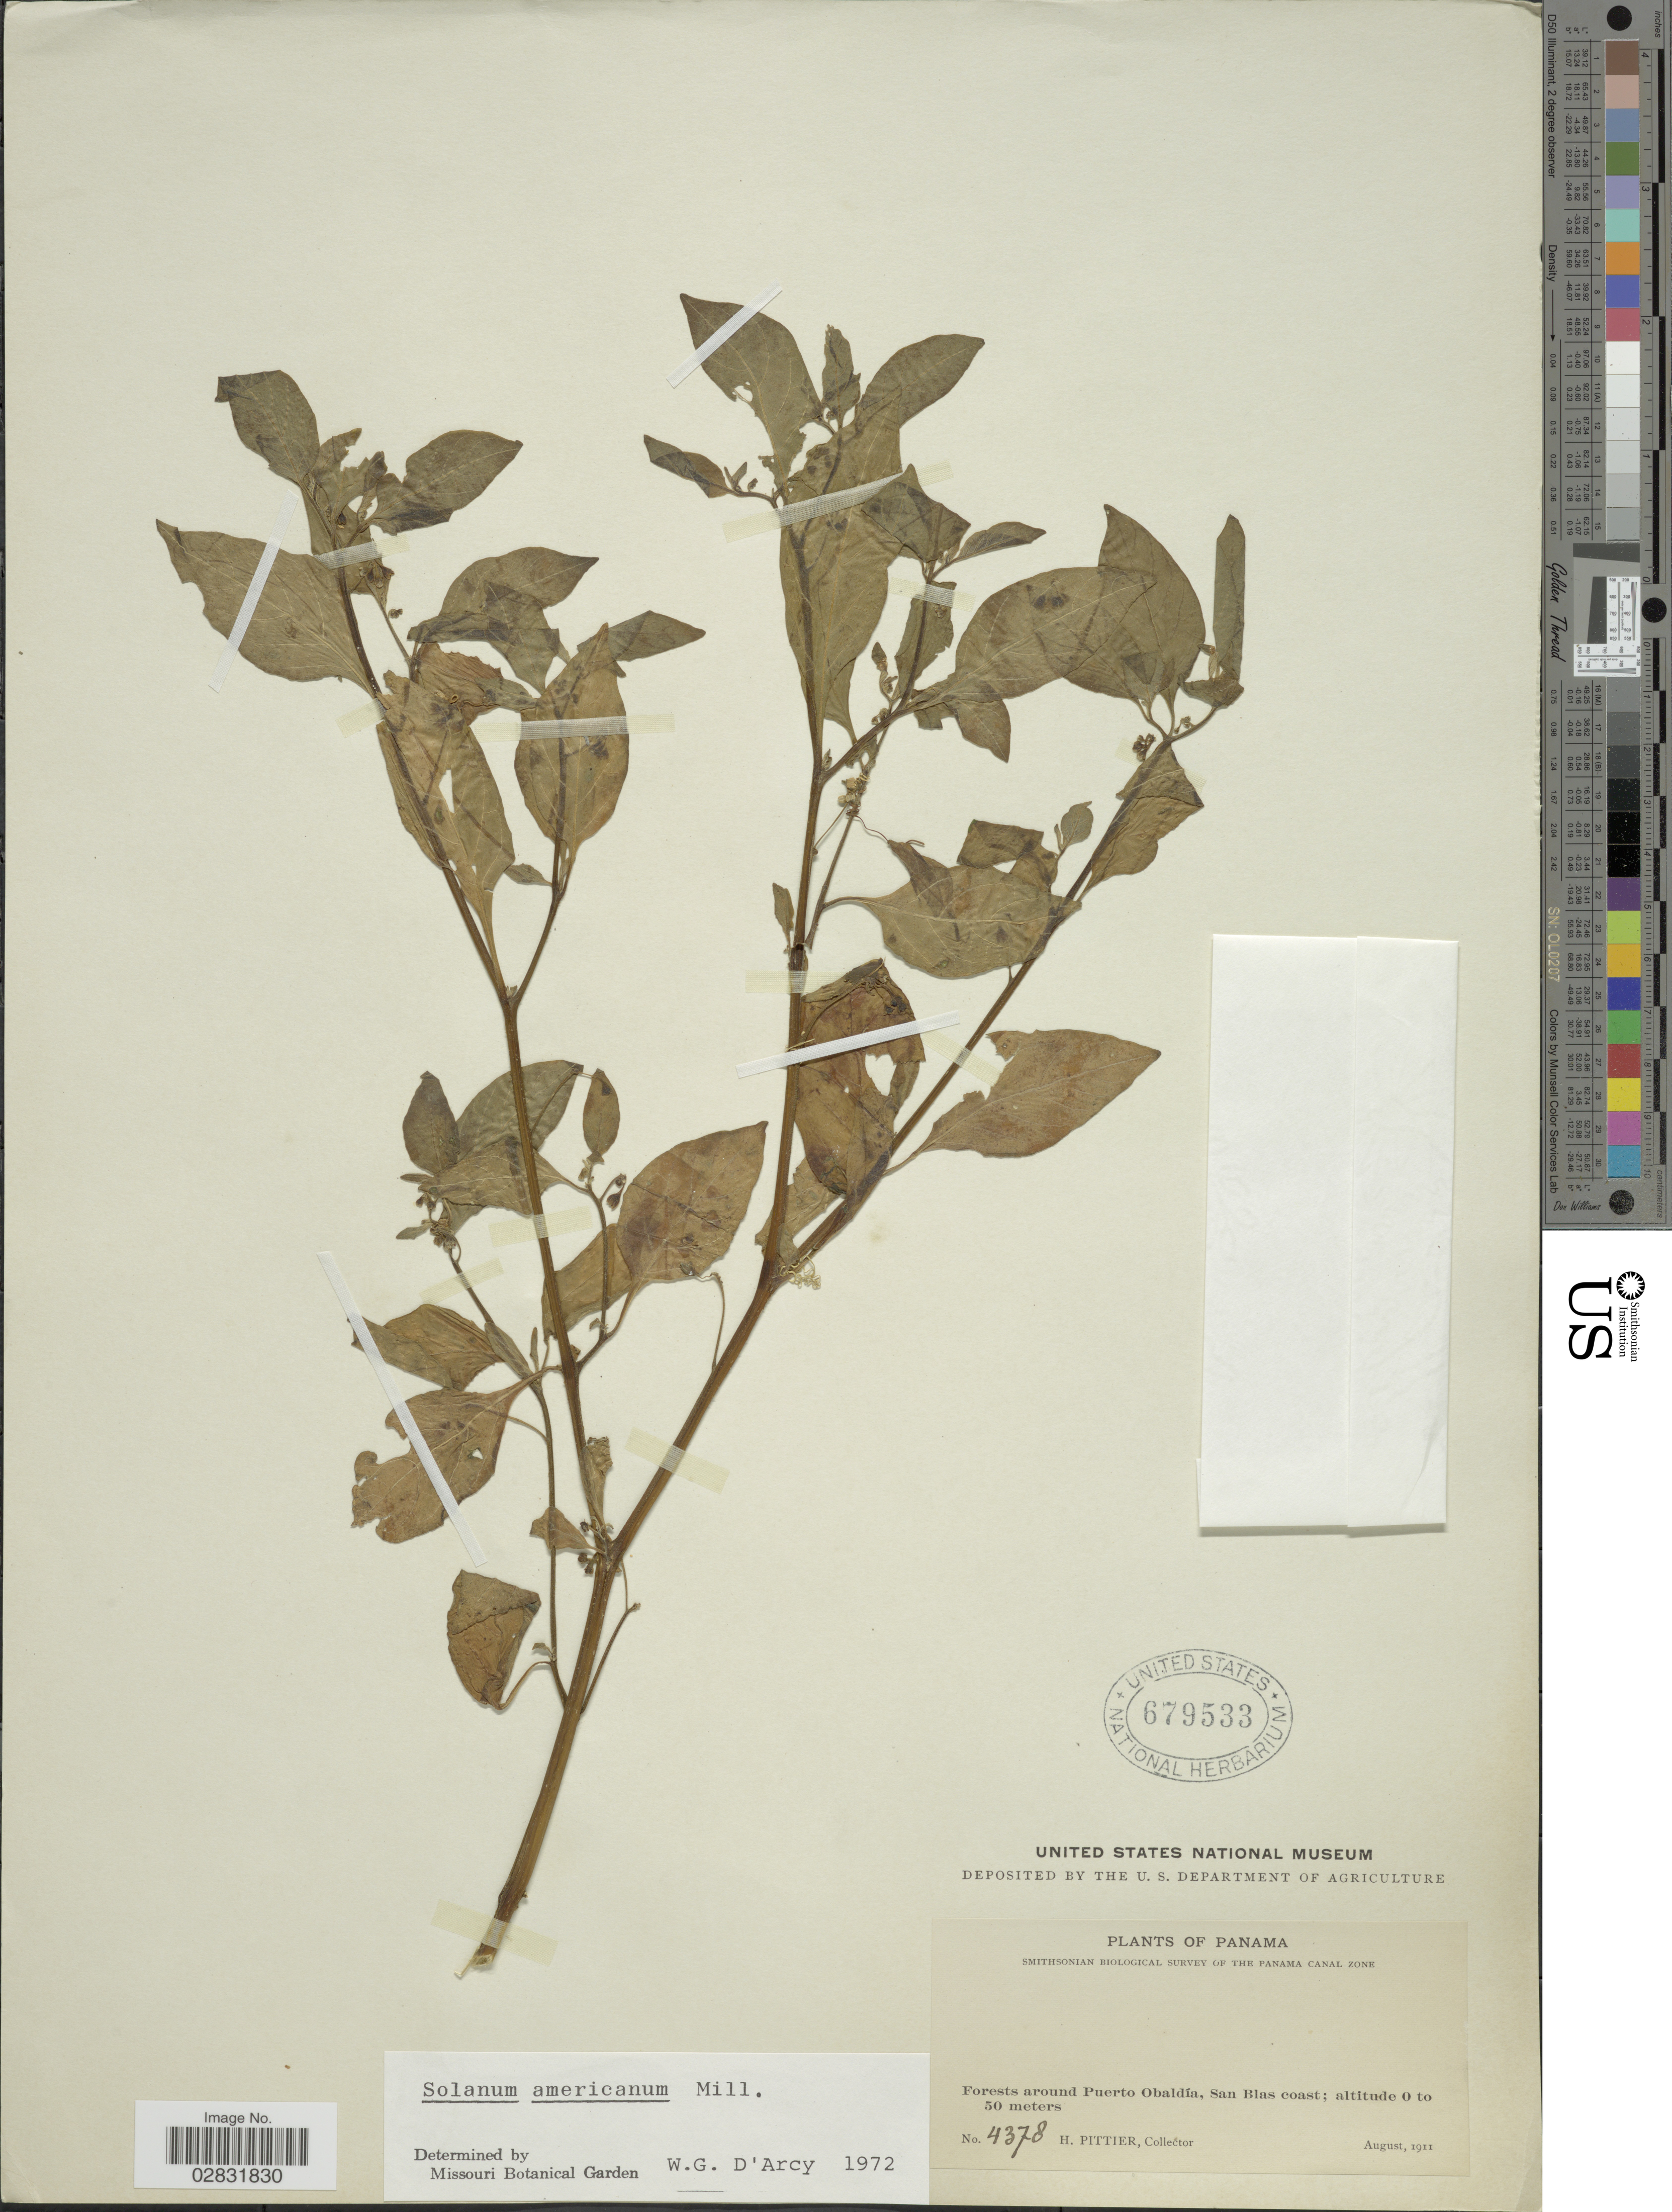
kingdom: Plantae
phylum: Tracheophyta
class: Magnoliopsida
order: Solanales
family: Solanaceae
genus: Solanum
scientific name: Solanum americanum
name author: Mill.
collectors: H. F. Pittier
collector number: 4378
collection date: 1911-08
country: Panama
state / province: Kuna Yala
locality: Forests around Puerto Obaldía, San Blas coast.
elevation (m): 0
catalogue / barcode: US 679533